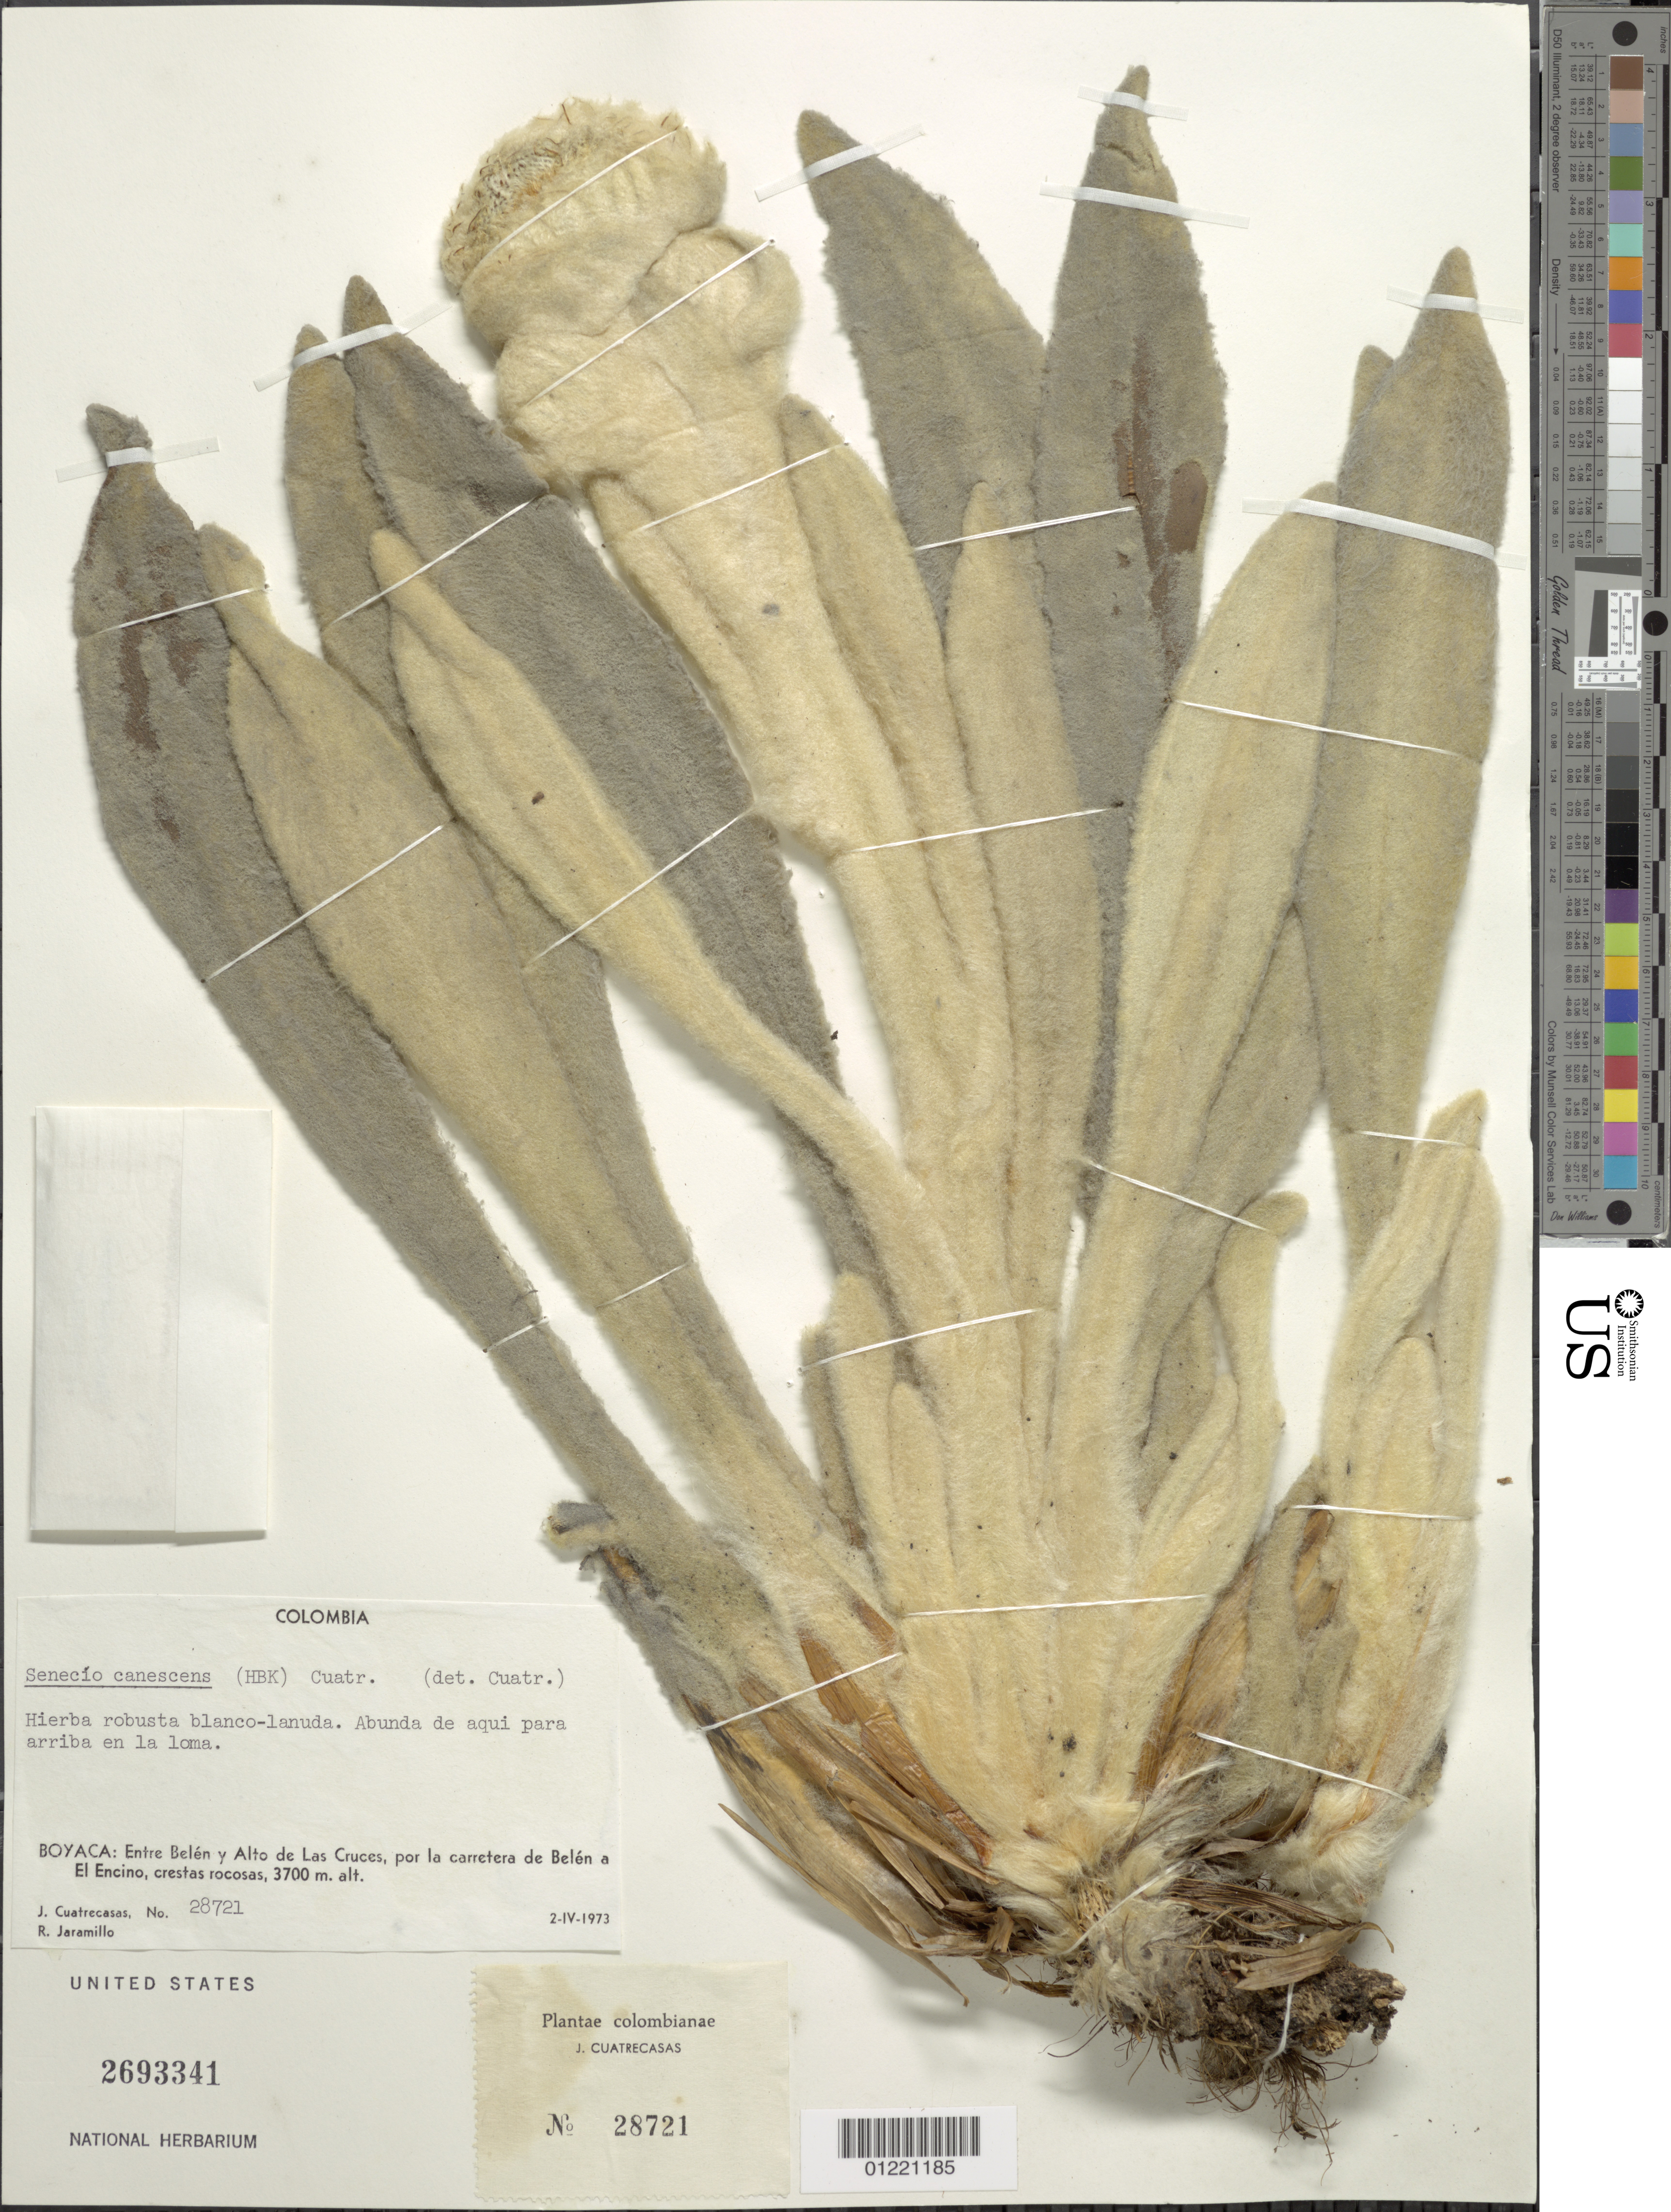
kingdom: Plantae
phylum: Tracheophyta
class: Magnoliopsida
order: Asterales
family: Asteraceae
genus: Senecio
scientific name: Senecio canescens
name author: (Bonpl.) Cuatrec.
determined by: Salomon, Luciana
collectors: J. Cuatrecasas & R. Jaramillo M.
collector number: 28721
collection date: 1973-04-02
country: Colombia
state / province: Boyacá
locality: Entre Belén y Alto de Las Cruces, por la carretera de Belén a El Encino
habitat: crestas rocosas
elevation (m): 3700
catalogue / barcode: US 2693341